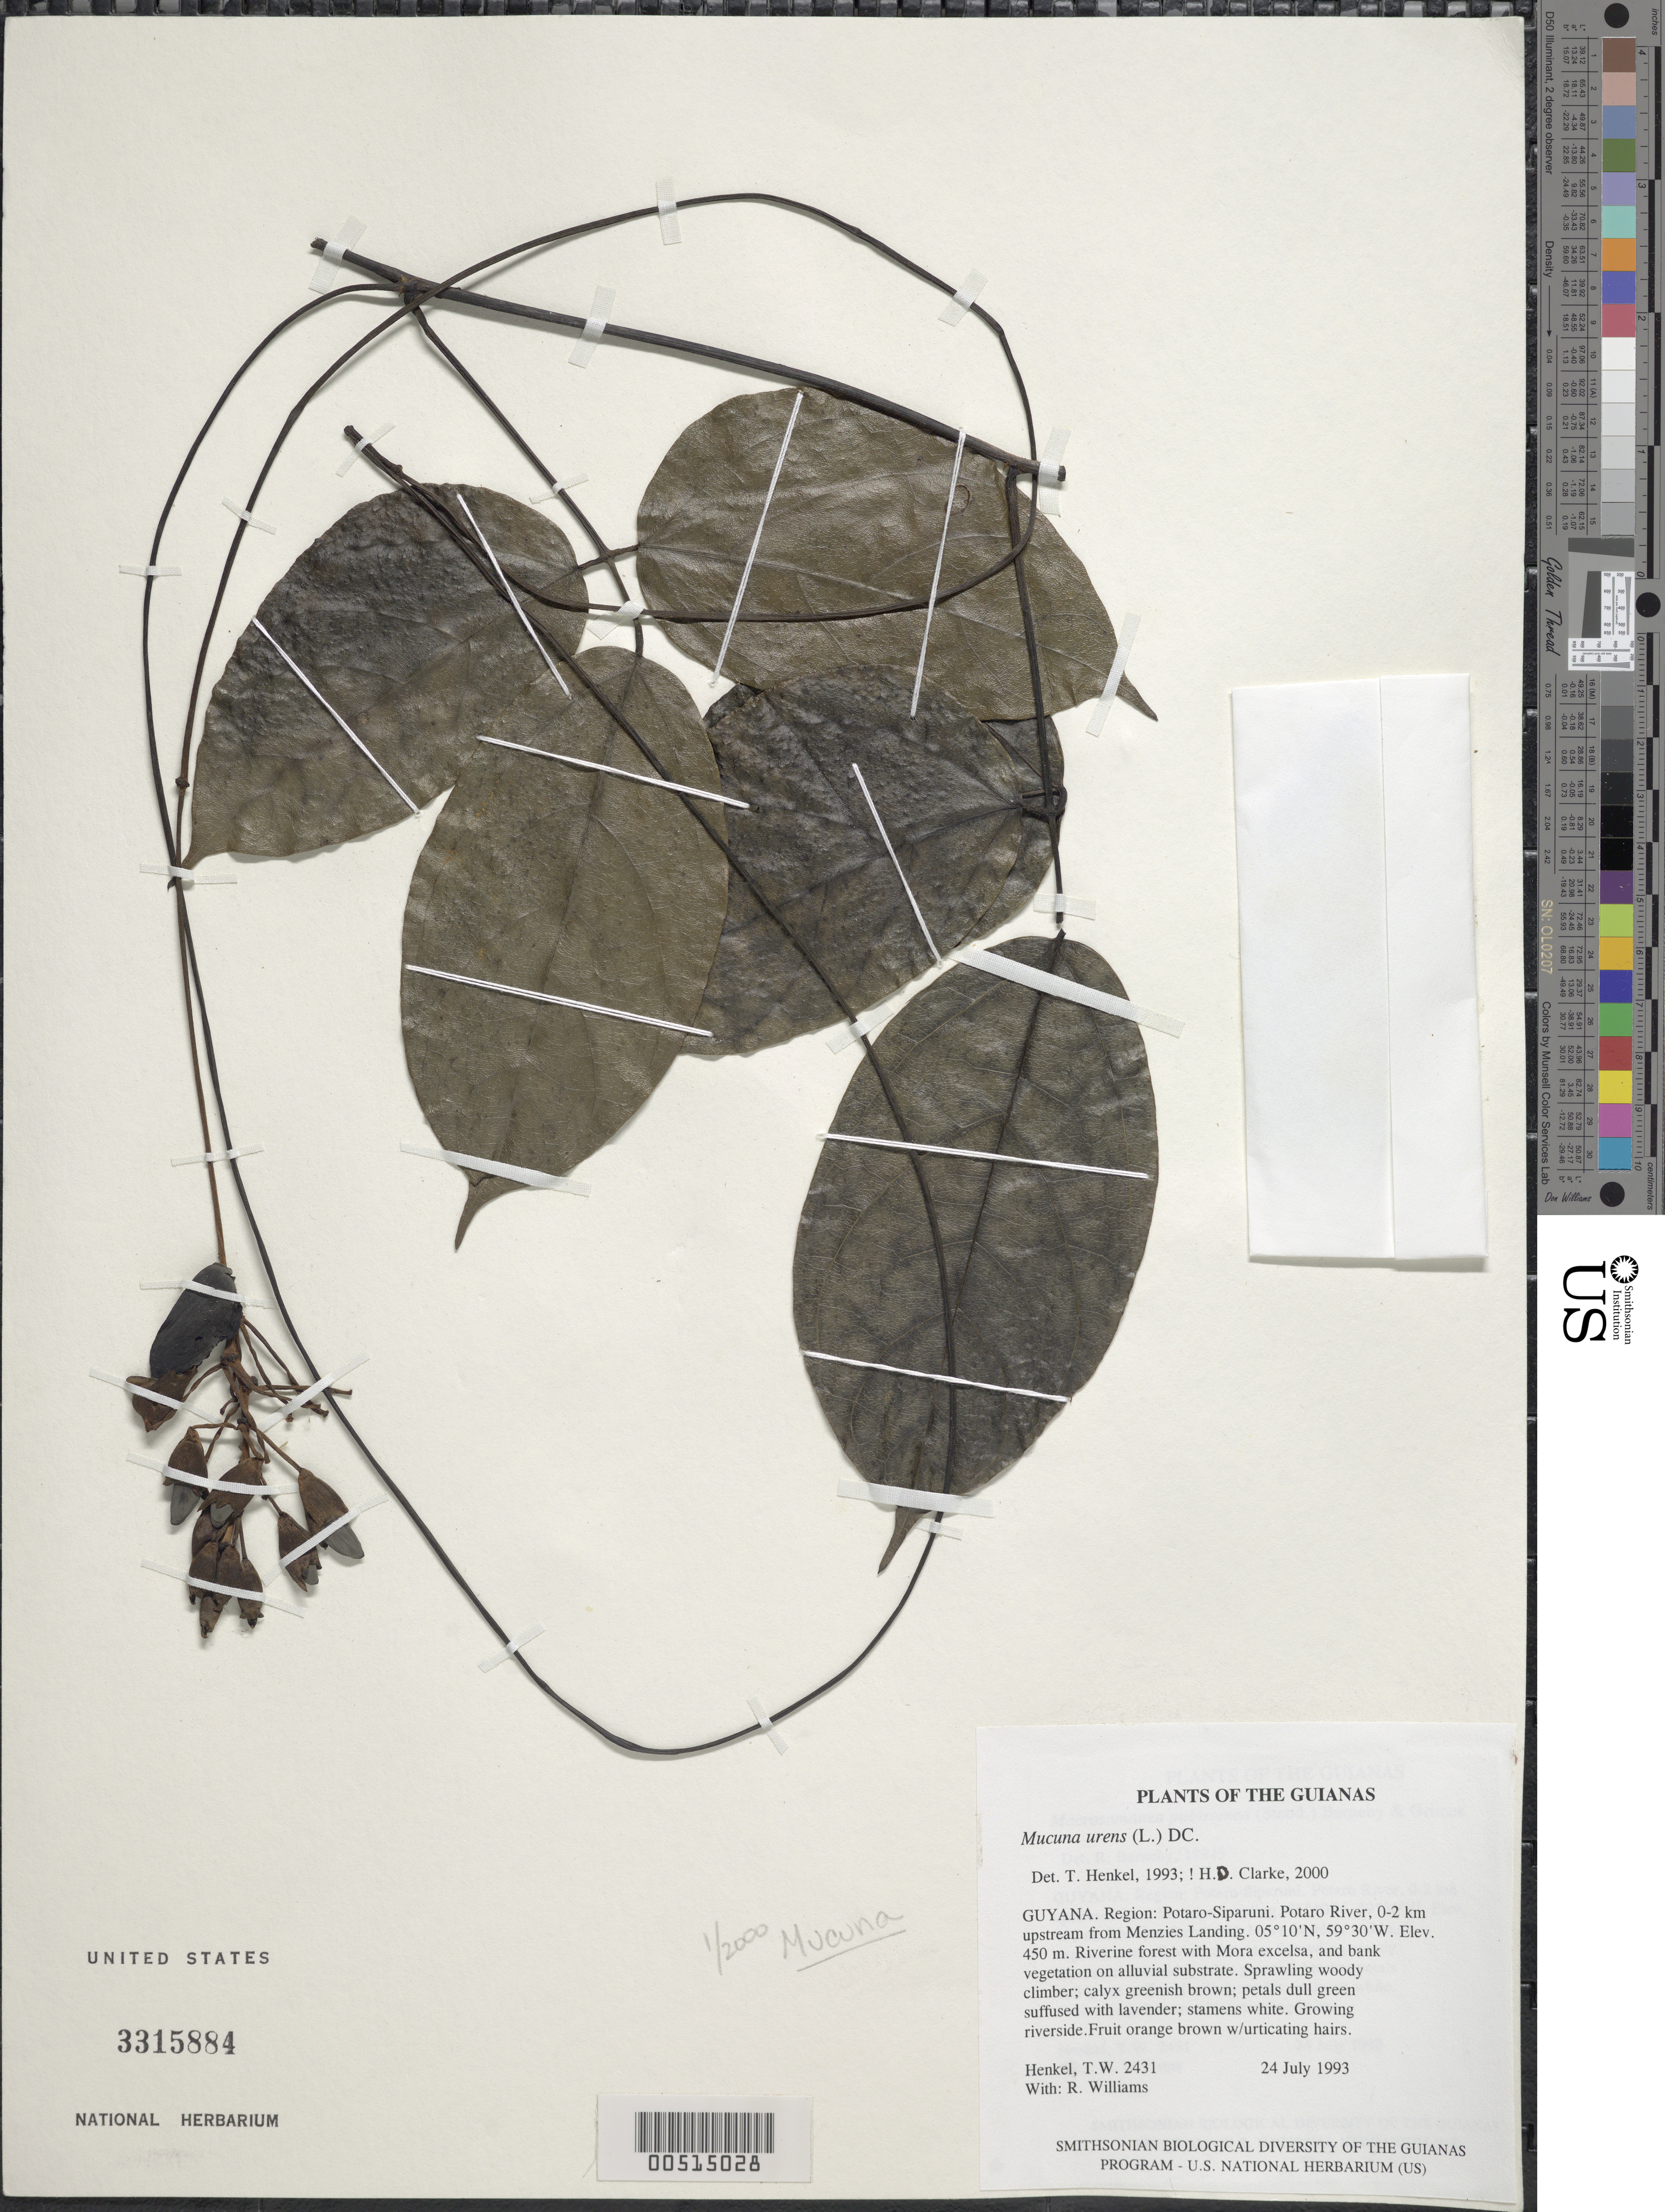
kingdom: Plantae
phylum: Tracheophyta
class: Magnoliopsida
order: Fabales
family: Fabaceae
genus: Mucuna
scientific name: Mucuna urens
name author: (L.) Medik.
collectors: T. Henkel & R. Williams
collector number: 2431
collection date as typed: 24 July 1993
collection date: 1993-07-24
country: Guyana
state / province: Potaro-Siparuni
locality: Potaro River, 0-2 km upstream from Menzies Landing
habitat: Riverine forest with Mora excelsa, and bank vegetation on alluvial substrate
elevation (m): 450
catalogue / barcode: US 3315884